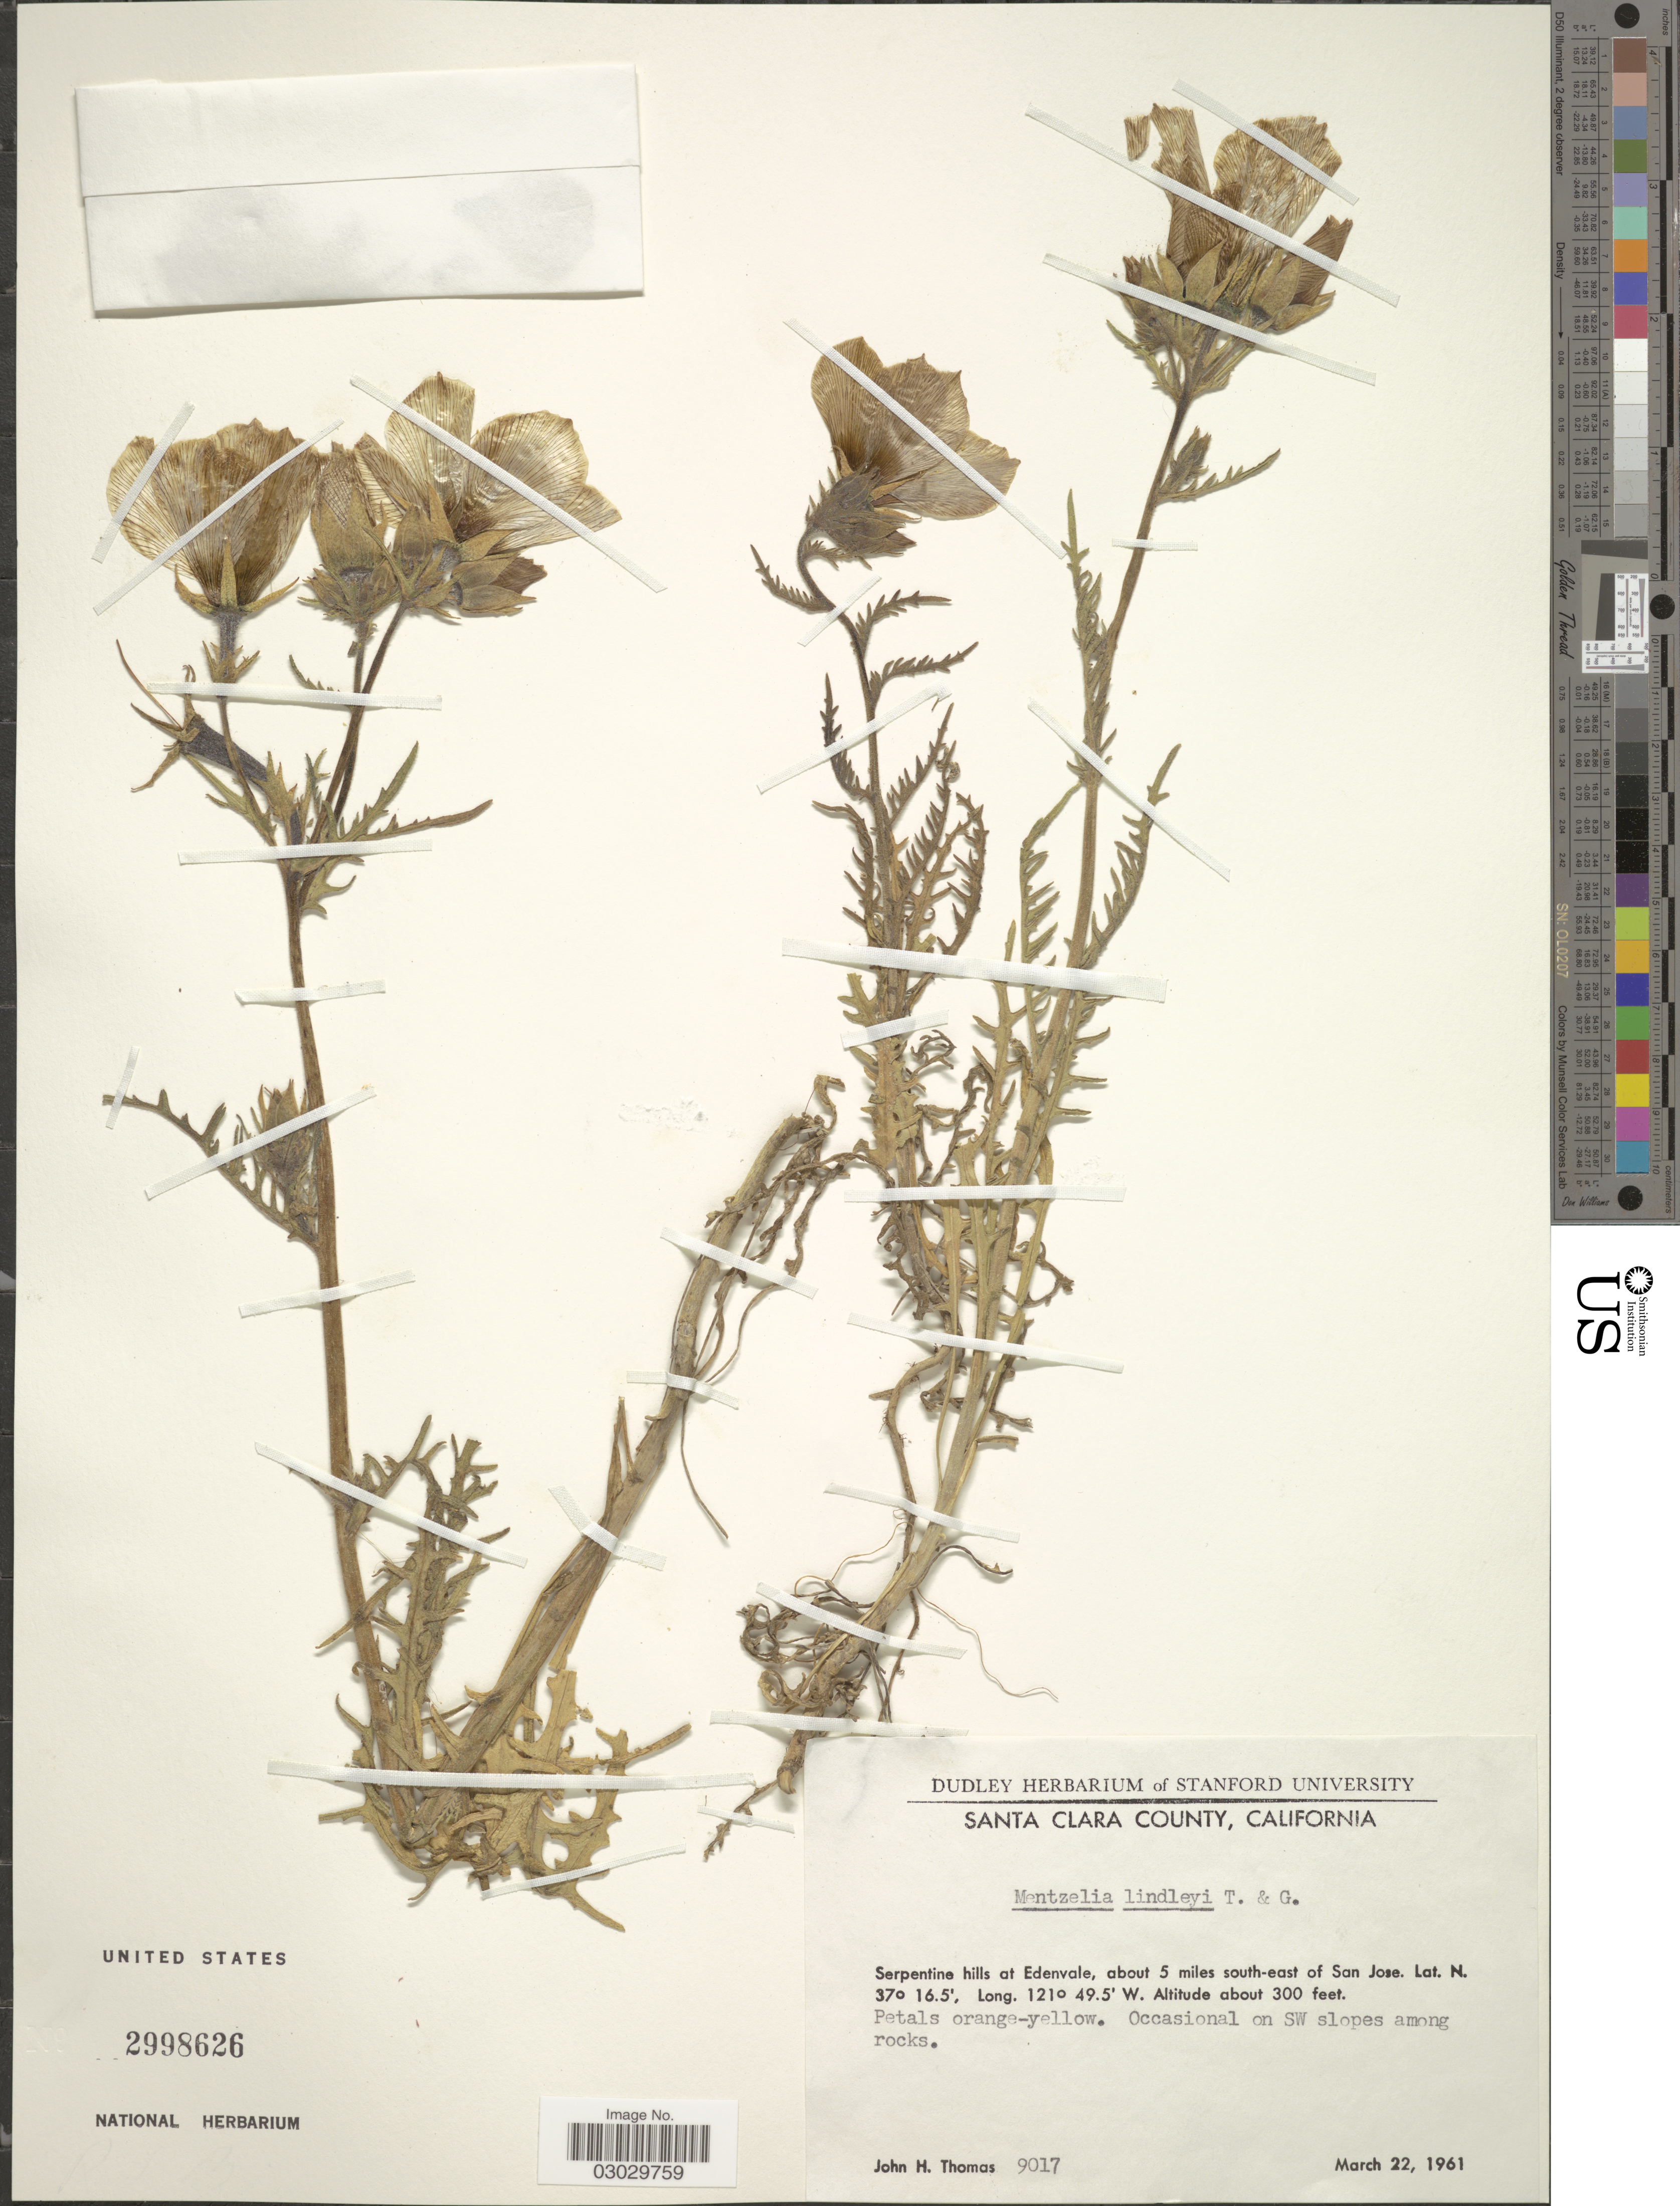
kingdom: Plantae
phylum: Tracheophyta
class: Magnoliopsida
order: Cornales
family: Loasaceae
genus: Mentzelia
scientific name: Mentzelia lindleyi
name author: Torr. & A. Gray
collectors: J. H. Thomas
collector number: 9017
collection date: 1961-03-22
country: United States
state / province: California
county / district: Santa Clara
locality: Santa Clara County. Serpentine hills at Edenvale, about 5 miles south-east of San Jose.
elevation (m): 91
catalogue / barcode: US 2998626